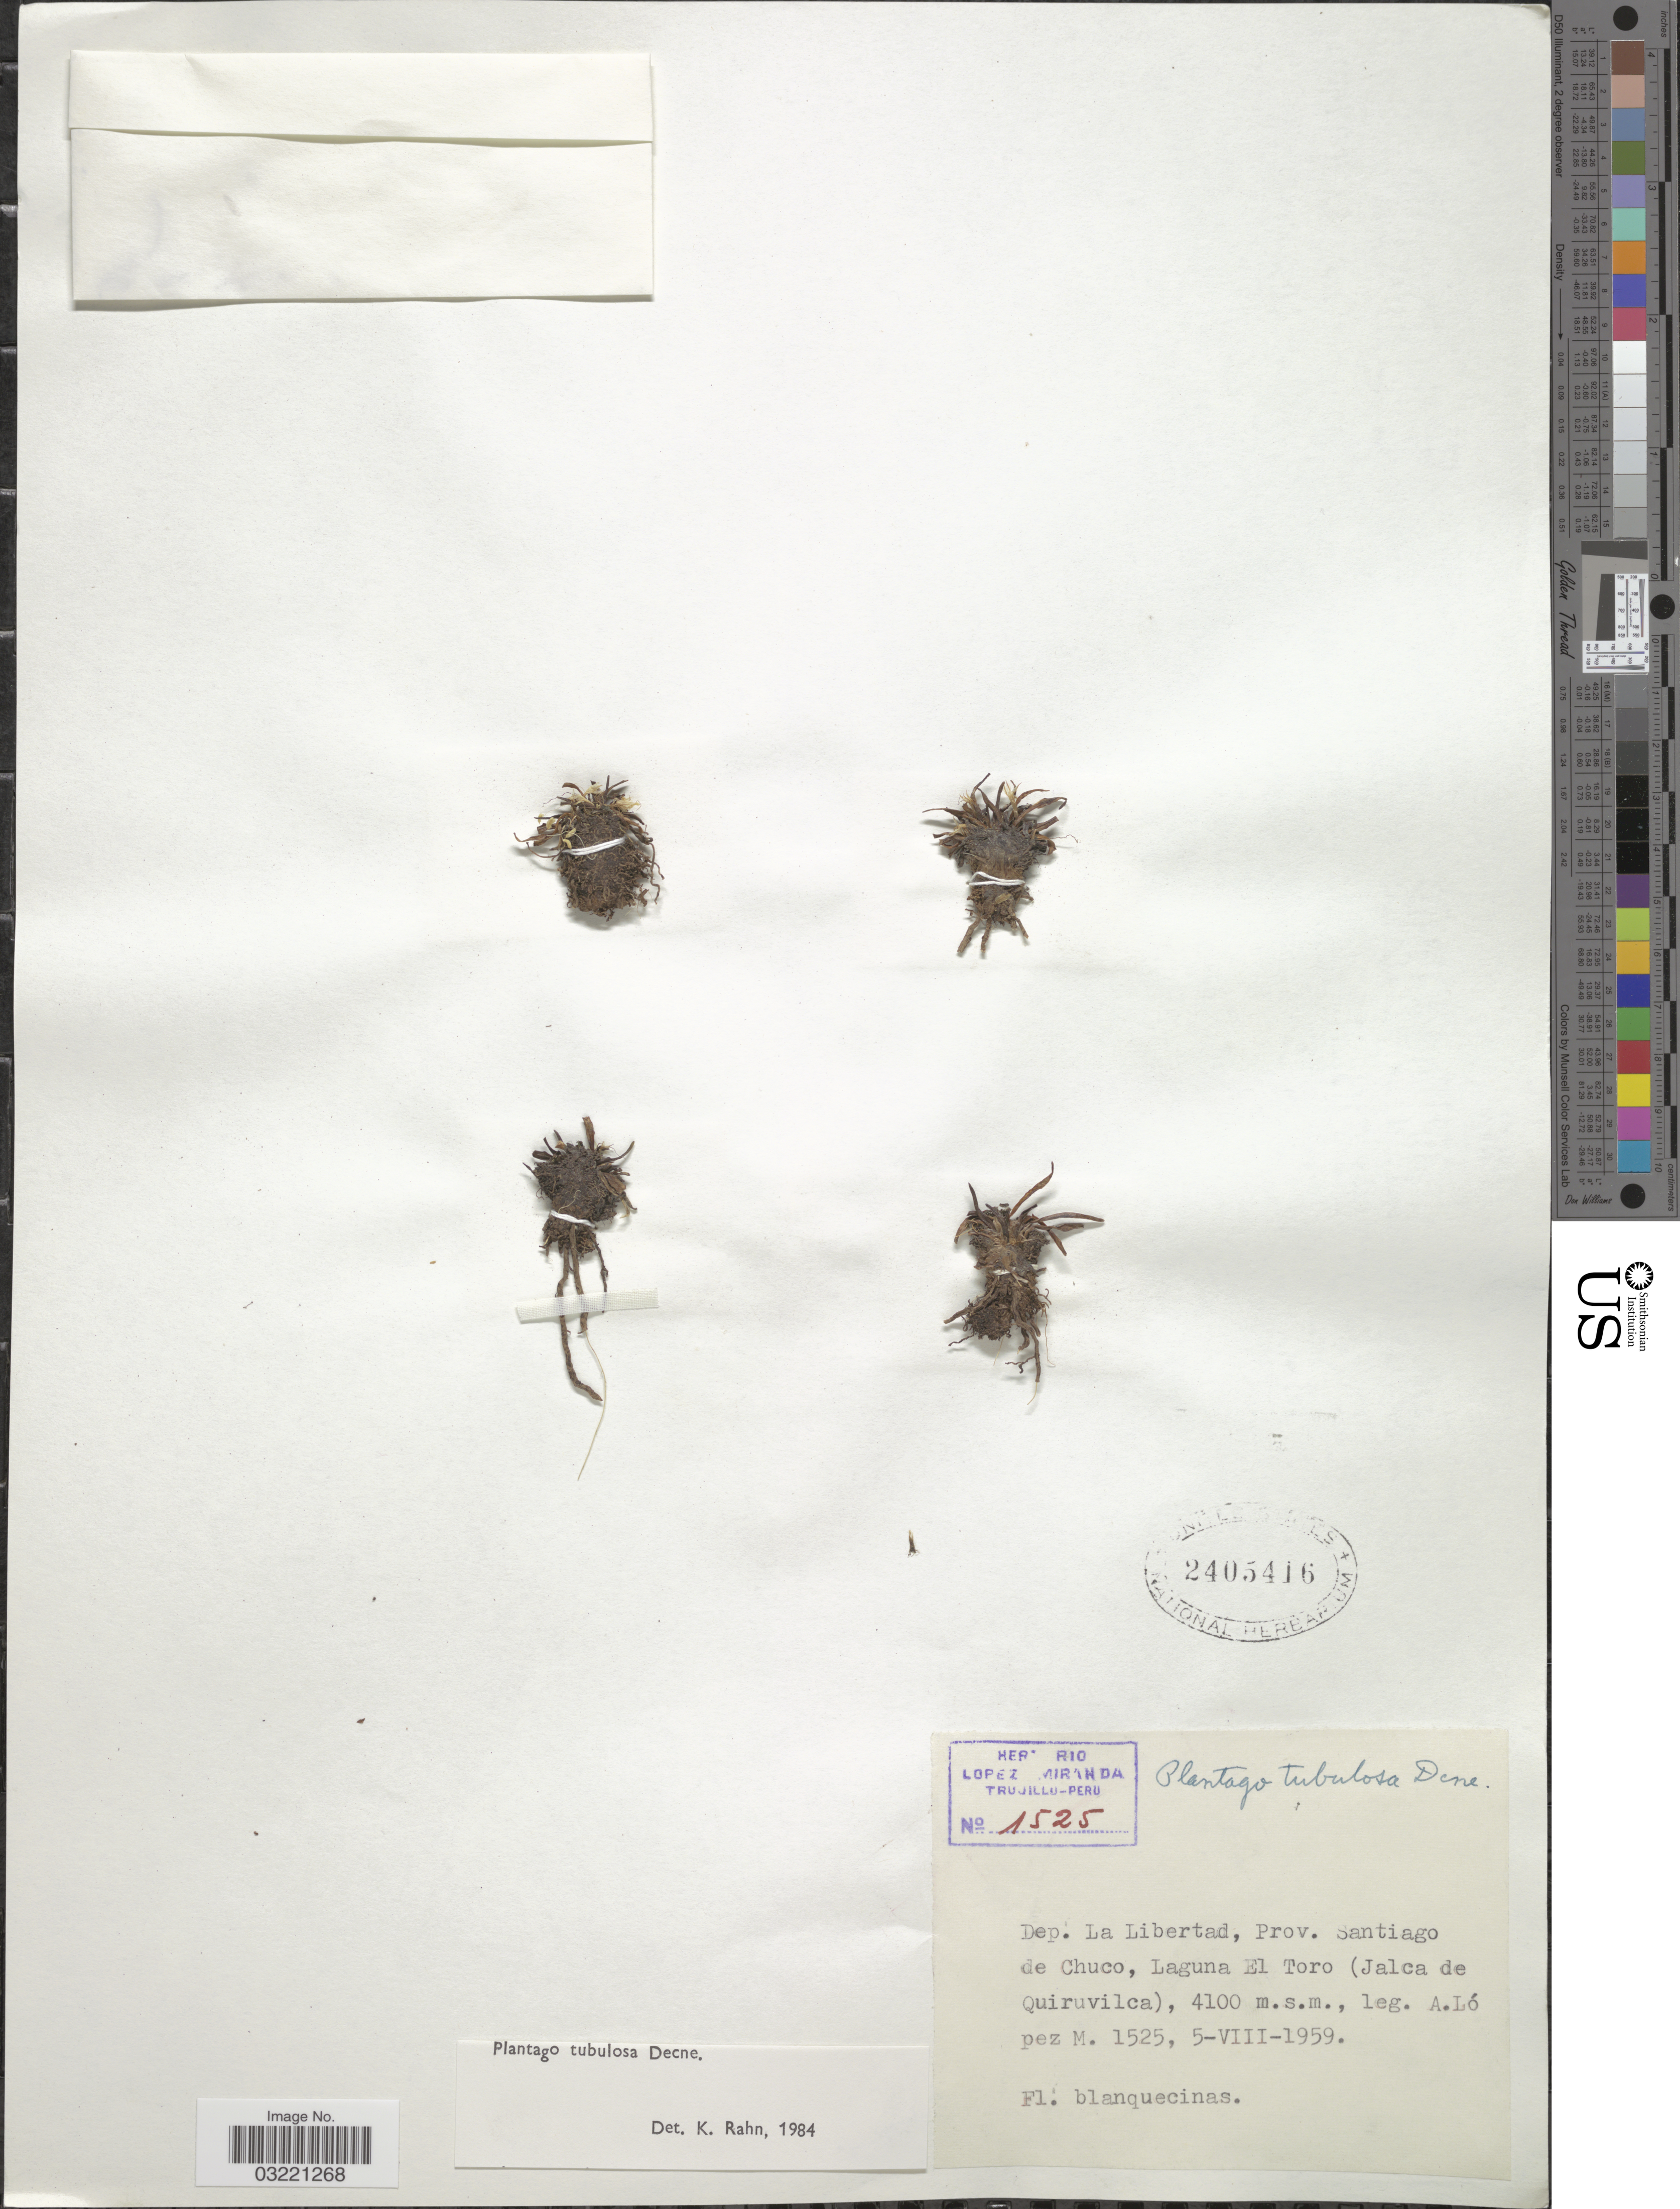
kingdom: Plantae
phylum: Tracheophyta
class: Magnoliopsida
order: Lamiales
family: Plantaginaceae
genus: Plantago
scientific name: Plantago tubulosa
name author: Decne.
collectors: A. López M.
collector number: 1525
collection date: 1959-08-05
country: Peru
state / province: La Libertad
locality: Dep. La Libertad, Prov. Santiago de Chuco, Laguna El Toro (Jalca de Quiruvilca).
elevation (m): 4100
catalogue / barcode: US 2405416